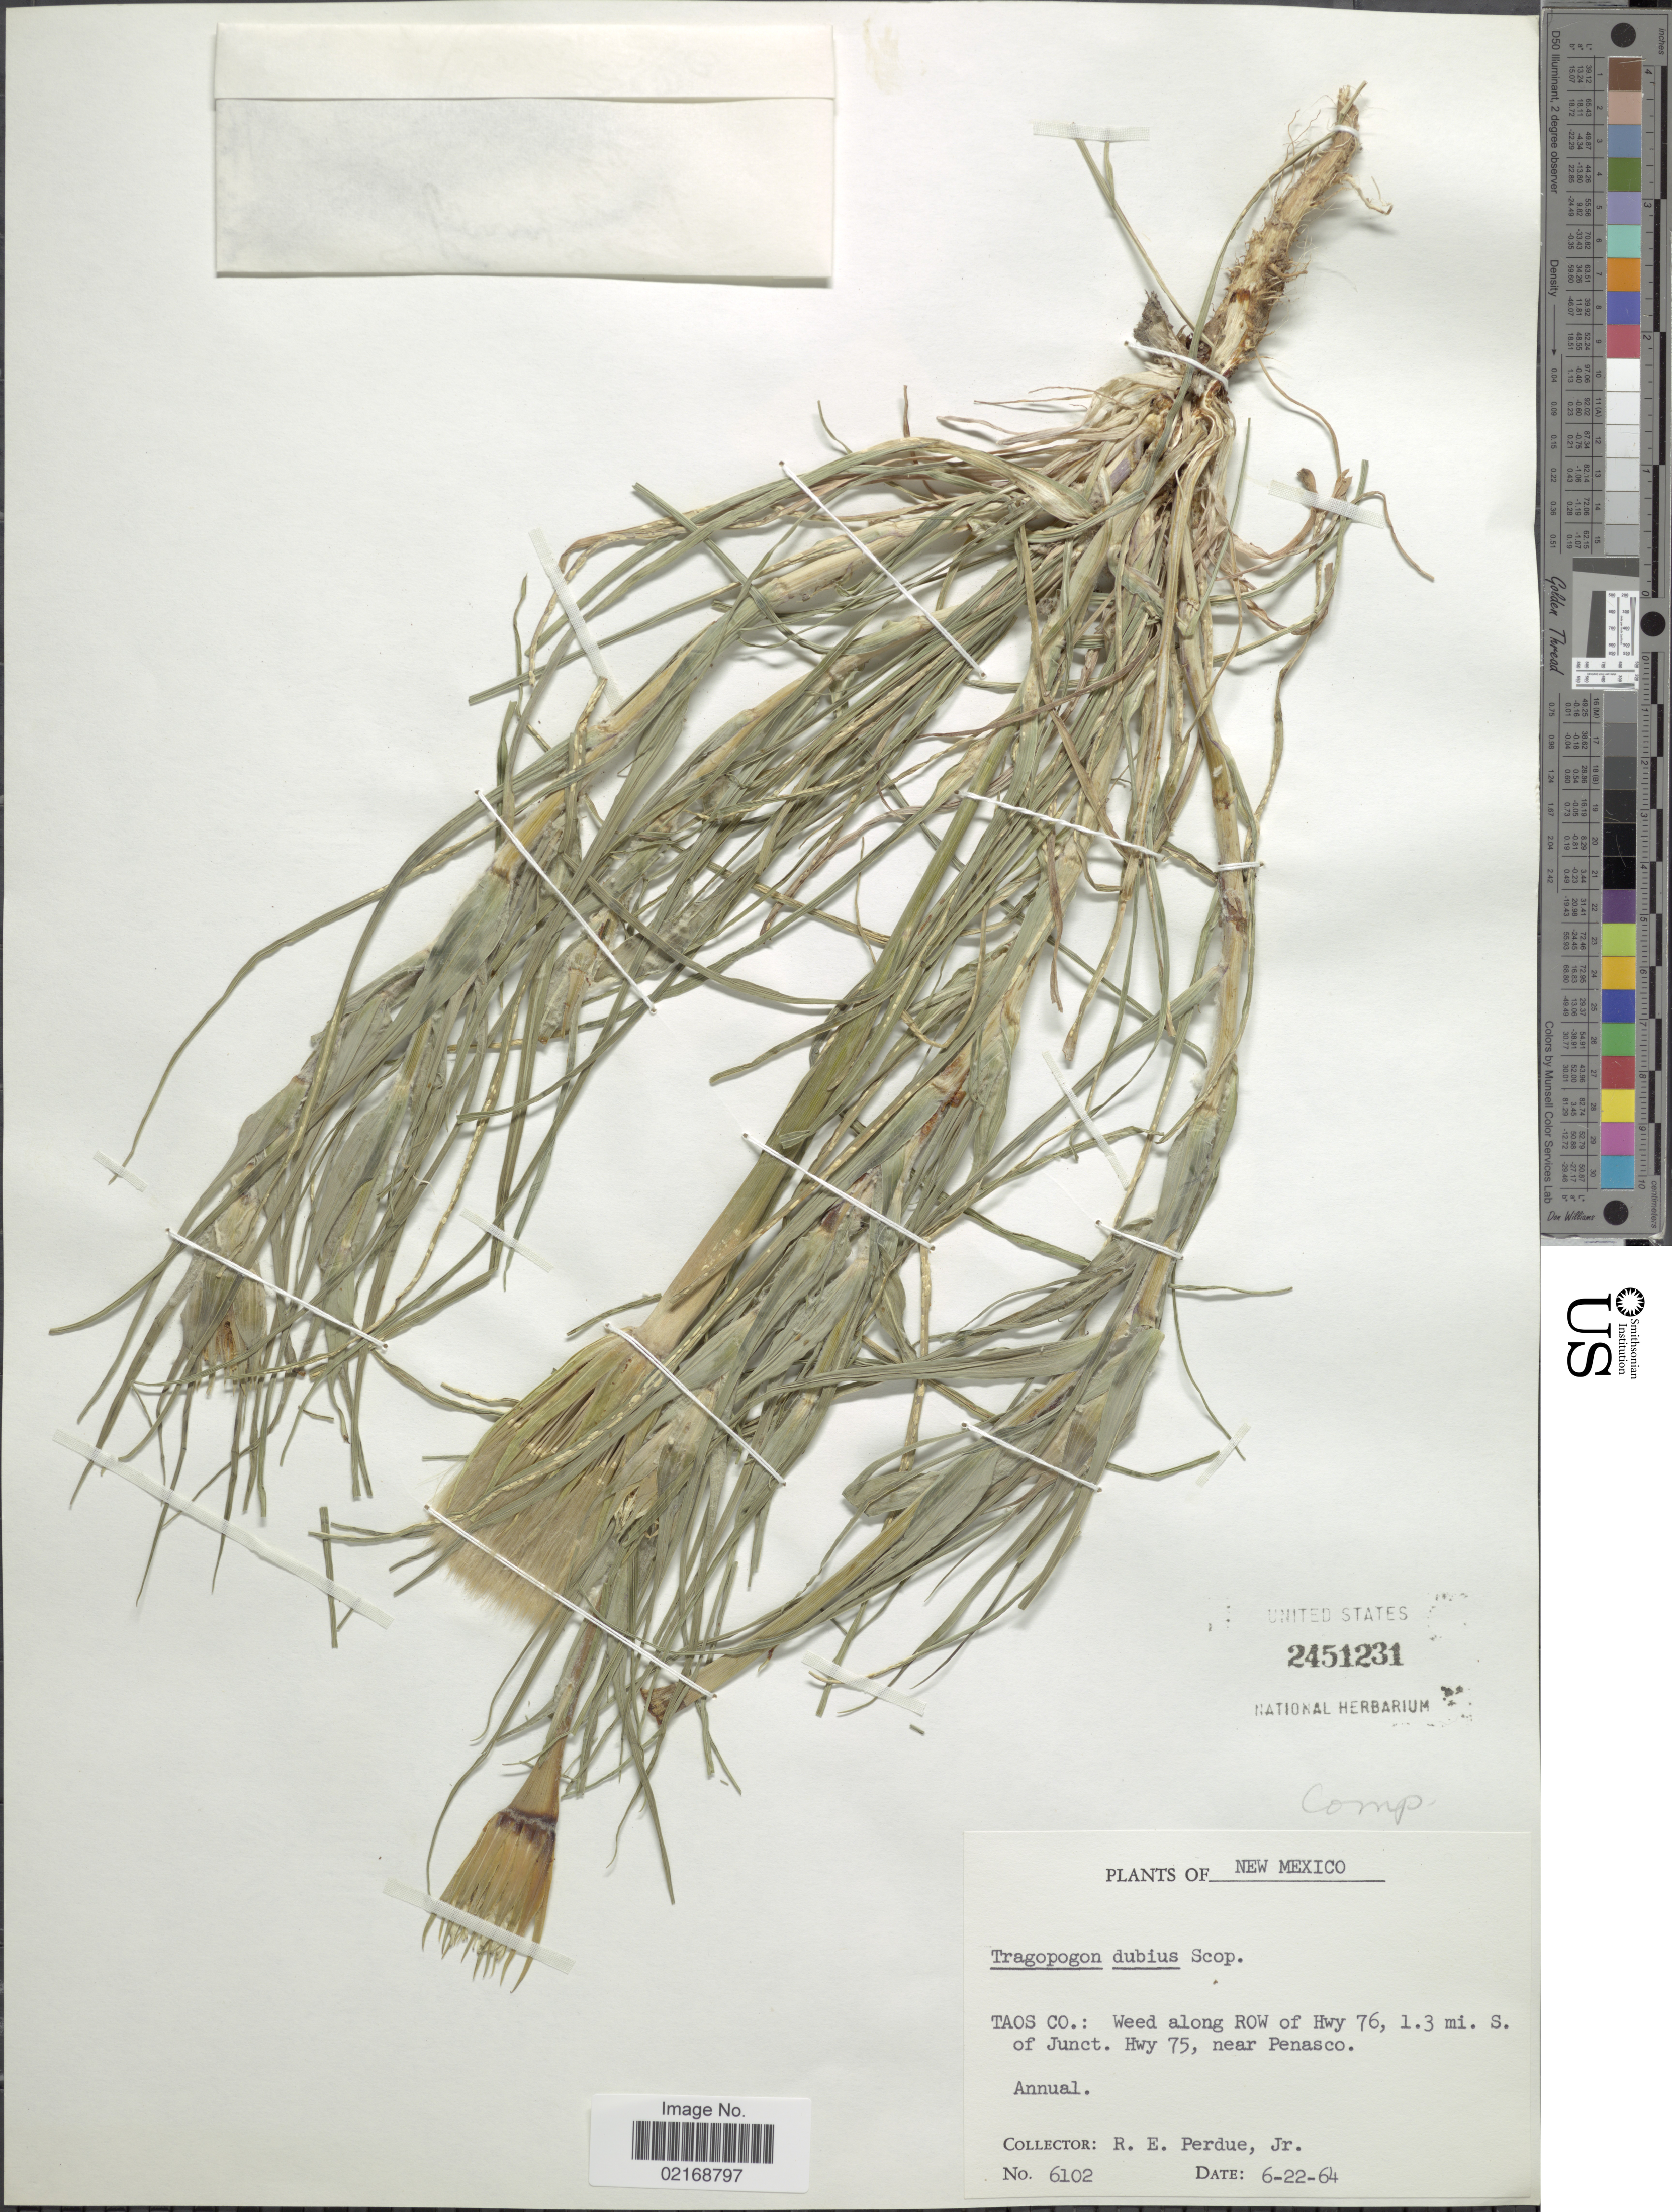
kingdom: Plantae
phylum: Tracheophyta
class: Magnoliopsida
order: Asterales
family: Asteraceae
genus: Tragopogon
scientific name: Tragopogon dubius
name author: Scop.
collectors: R. E. Perdue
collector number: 6102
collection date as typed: Transcribed d/m/y: 22/6/64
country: United States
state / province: New Mexico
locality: Taos Co.: along ROW of Hwy 76, 1.3 mi. S of Junct. Hwy. 75, near Penasco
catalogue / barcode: US 2451231